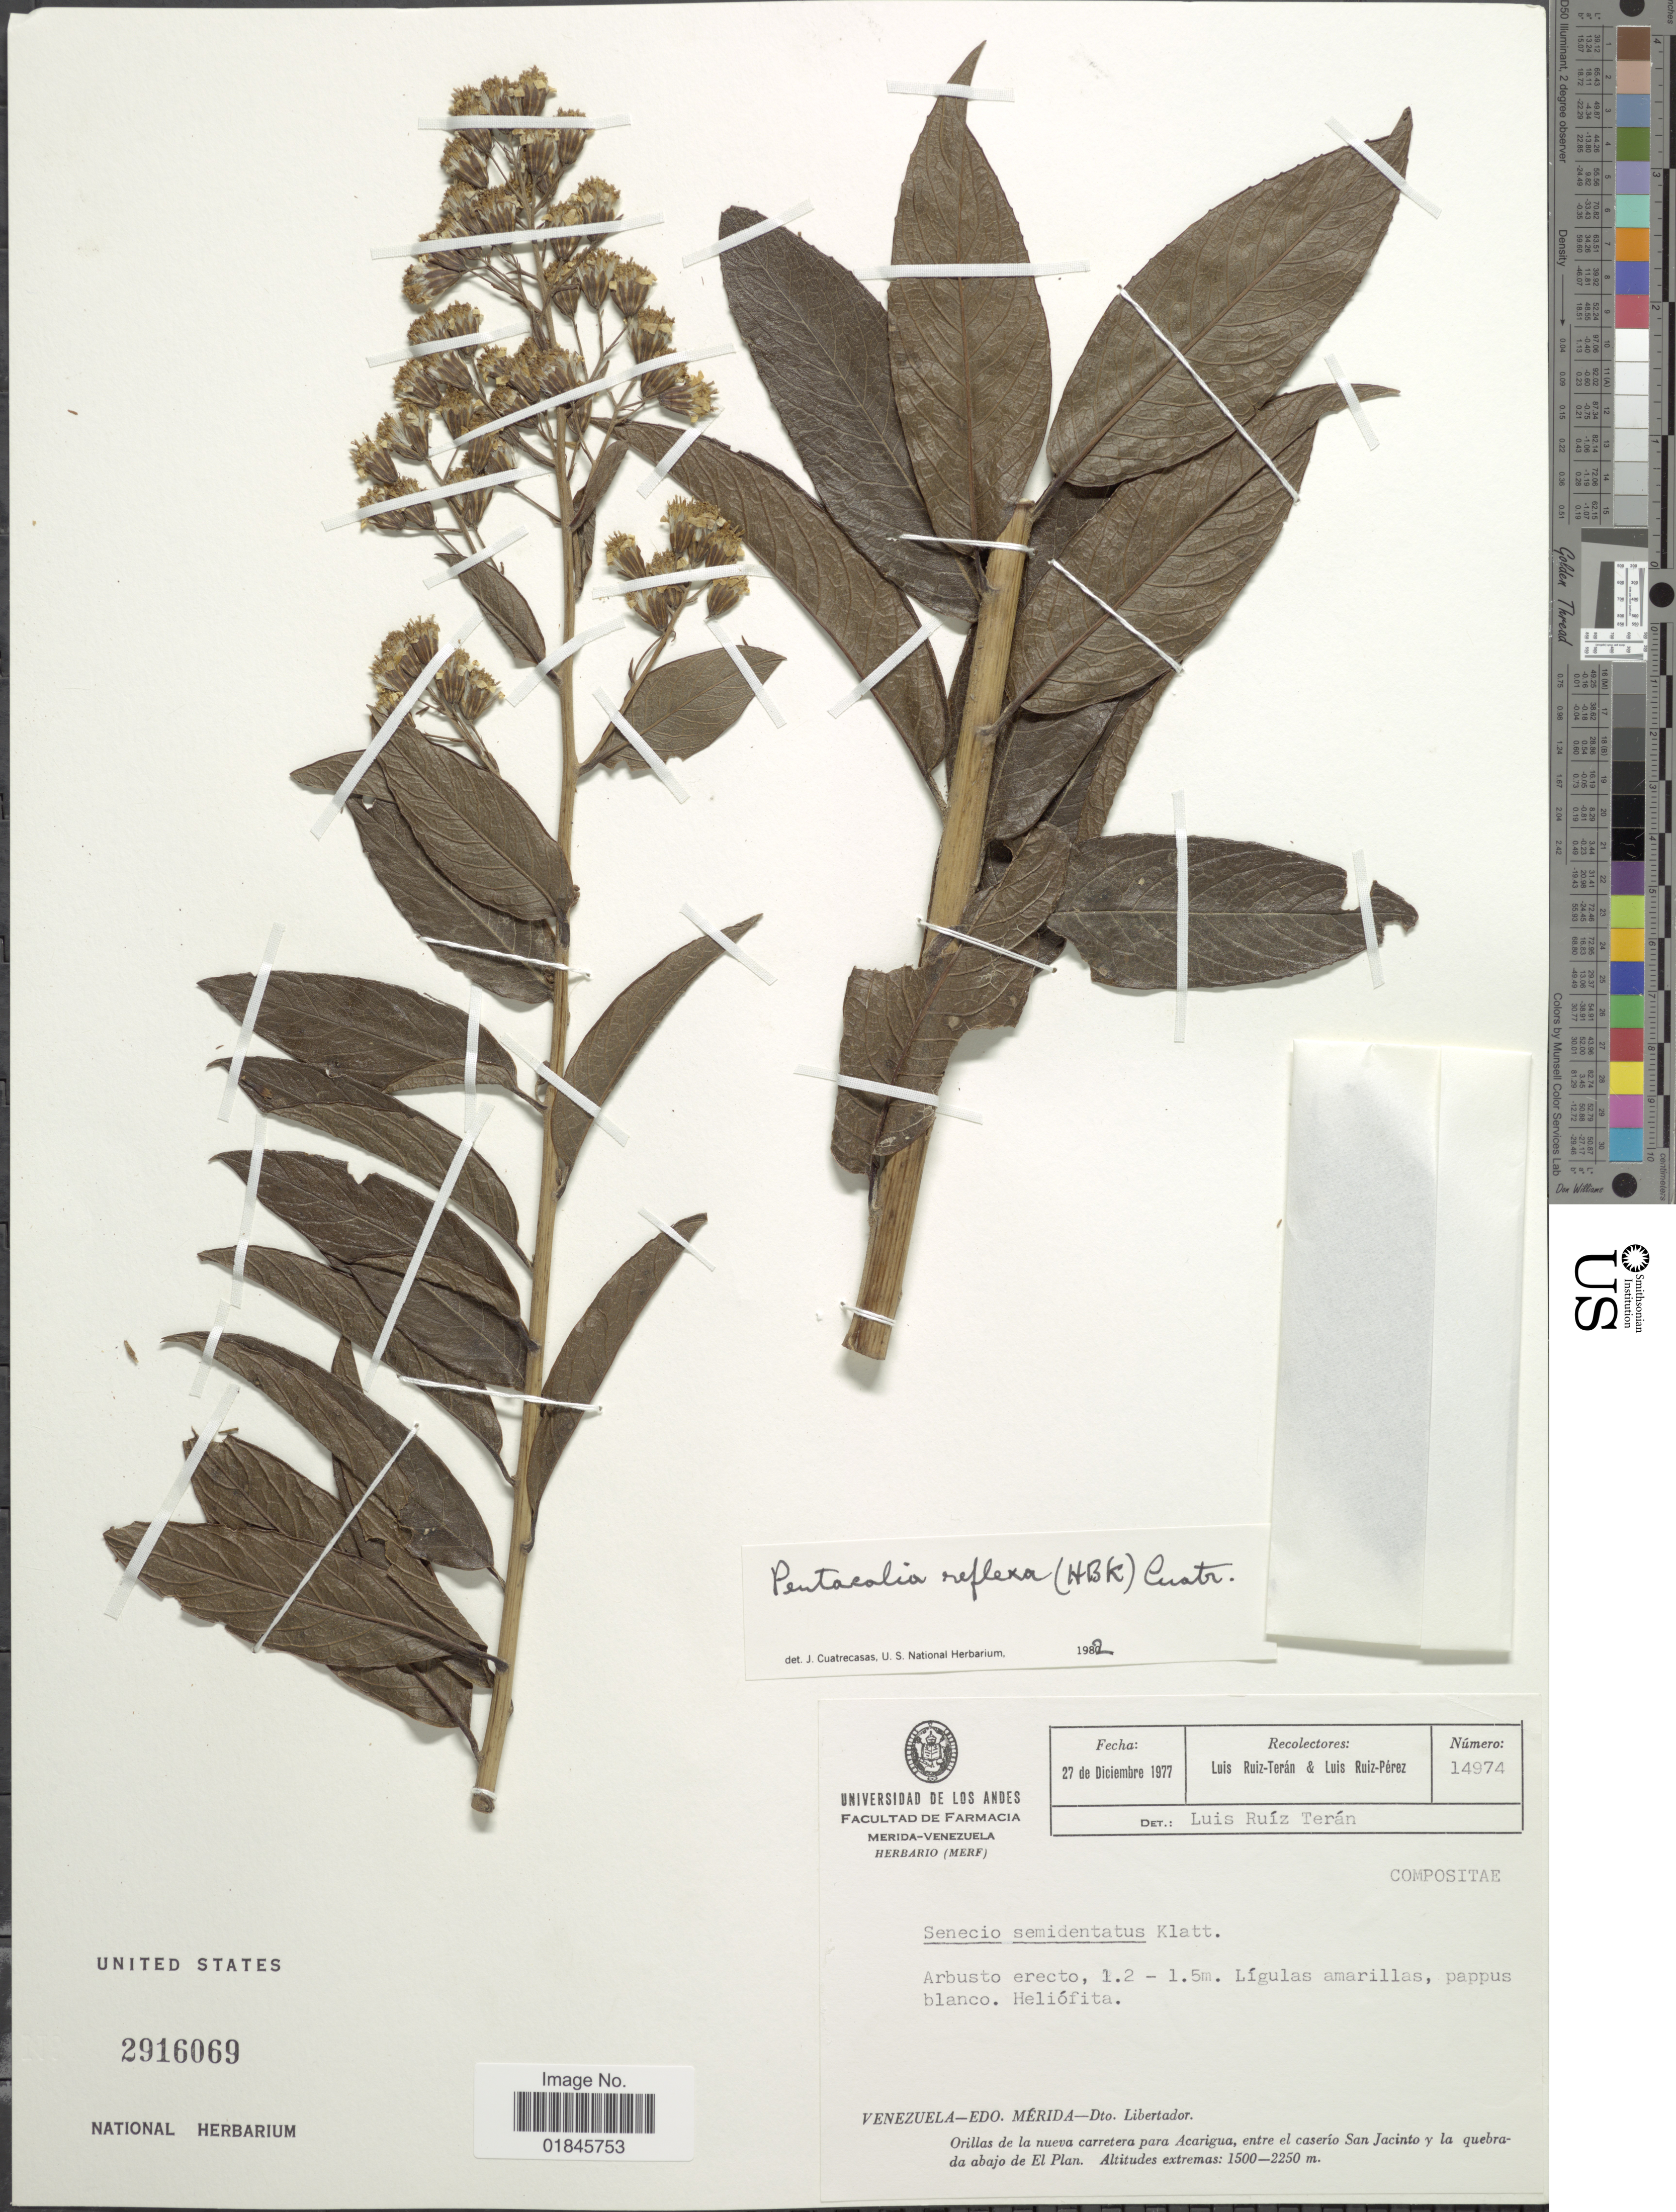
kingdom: Plantae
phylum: Tracheophyta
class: Magnoliopsida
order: Asterales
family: Asteraceae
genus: Pentacalia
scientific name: Pentacalia reflexa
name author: (Kunth) Cuatrec.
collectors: L. E. Ruíz-Terán & L. Ruiz-Perez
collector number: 14974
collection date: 1977-12-27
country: Venezuela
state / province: Mérida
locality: Venezuela - Edo. Mérida - Dto. Libertador. Orillas de la nueva carretera para Acarigua, entre el caserío San Jacinto y la quebrada abajo de El Plan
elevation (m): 1500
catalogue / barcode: US 2916069